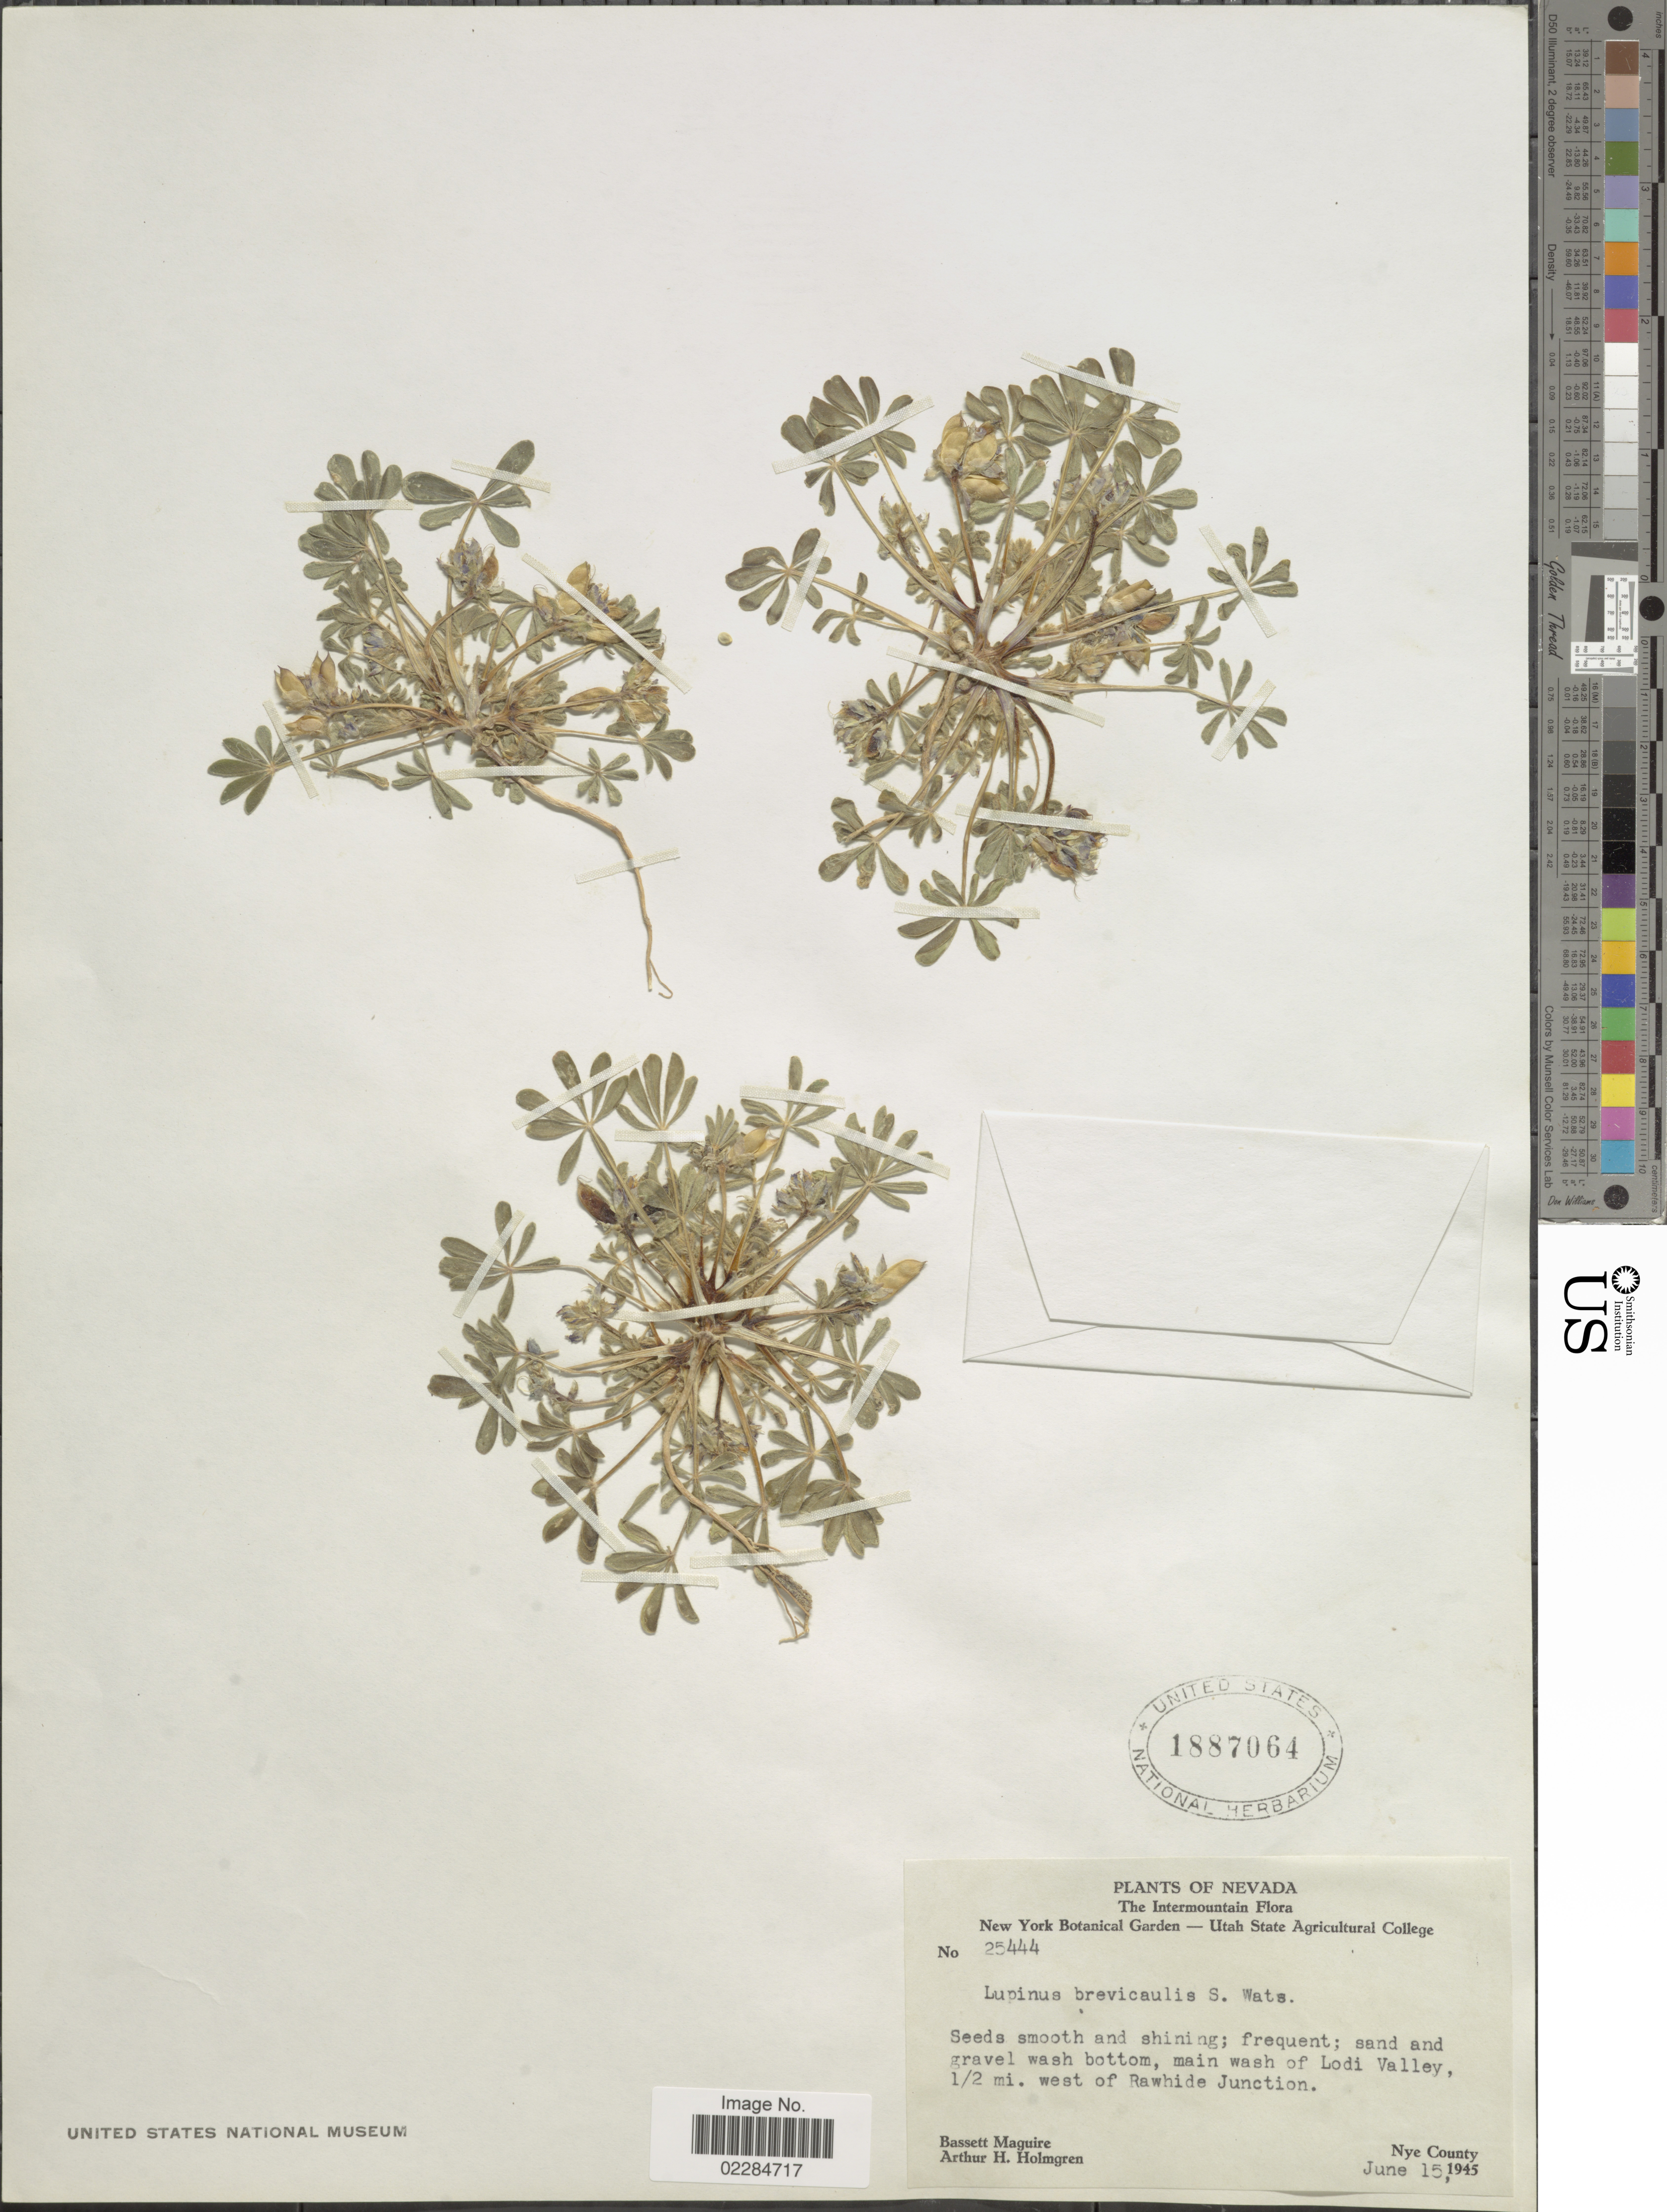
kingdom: Plantae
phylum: Tracheophyta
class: Magnoliopsida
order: Fabales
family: Fabaceae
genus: Lupinus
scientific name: Lupinus brevicaulis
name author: S. Watson in C. King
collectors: B. Maguire & A. H. Holmgren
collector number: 25444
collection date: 1945-06-15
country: United States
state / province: Nevada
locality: The Intermountain, Lodey Valley, ½ mi. west of Rawhide Junction. Nye County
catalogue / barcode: US 1887064